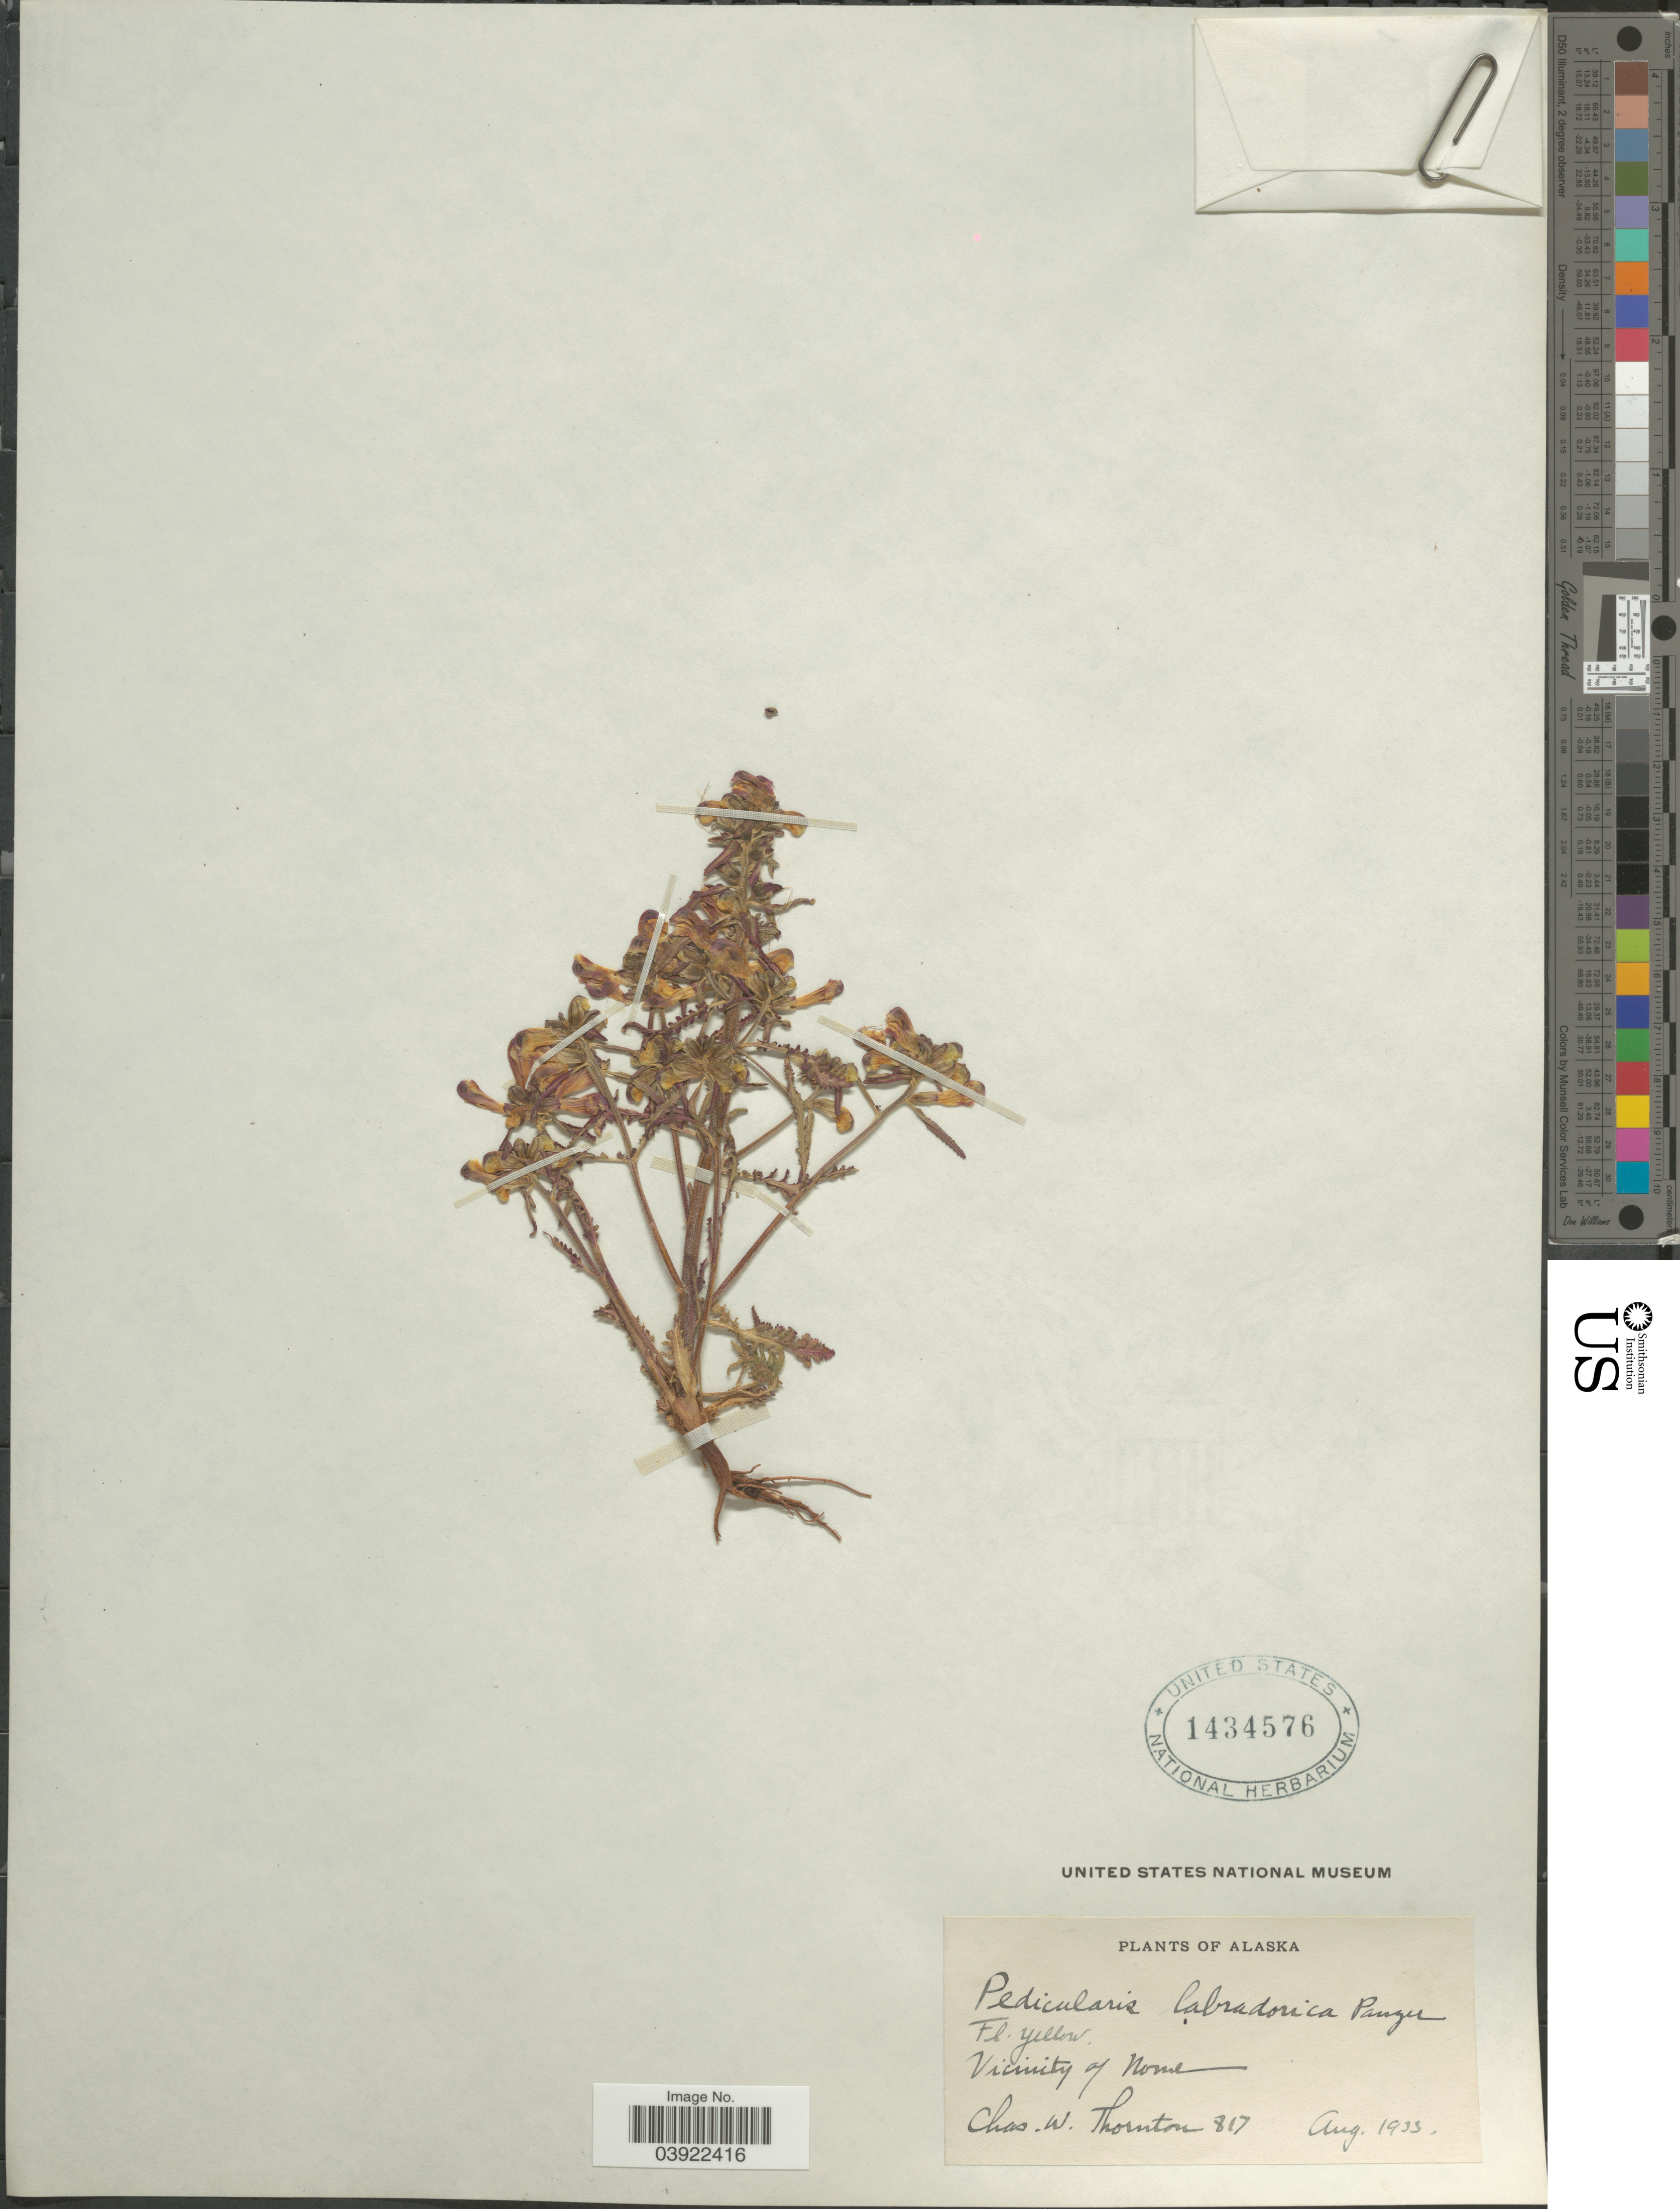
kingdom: Plantae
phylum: Tracheophyta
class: Magnoliopsida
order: Lamiales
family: Orobanchaceae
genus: Pedicularis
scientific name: Pedicularis labradorica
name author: Wirsing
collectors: C. Thornton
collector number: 817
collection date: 1933-08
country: United States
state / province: Alaska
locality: Vicinity of Nome.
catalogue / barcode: US 1434576